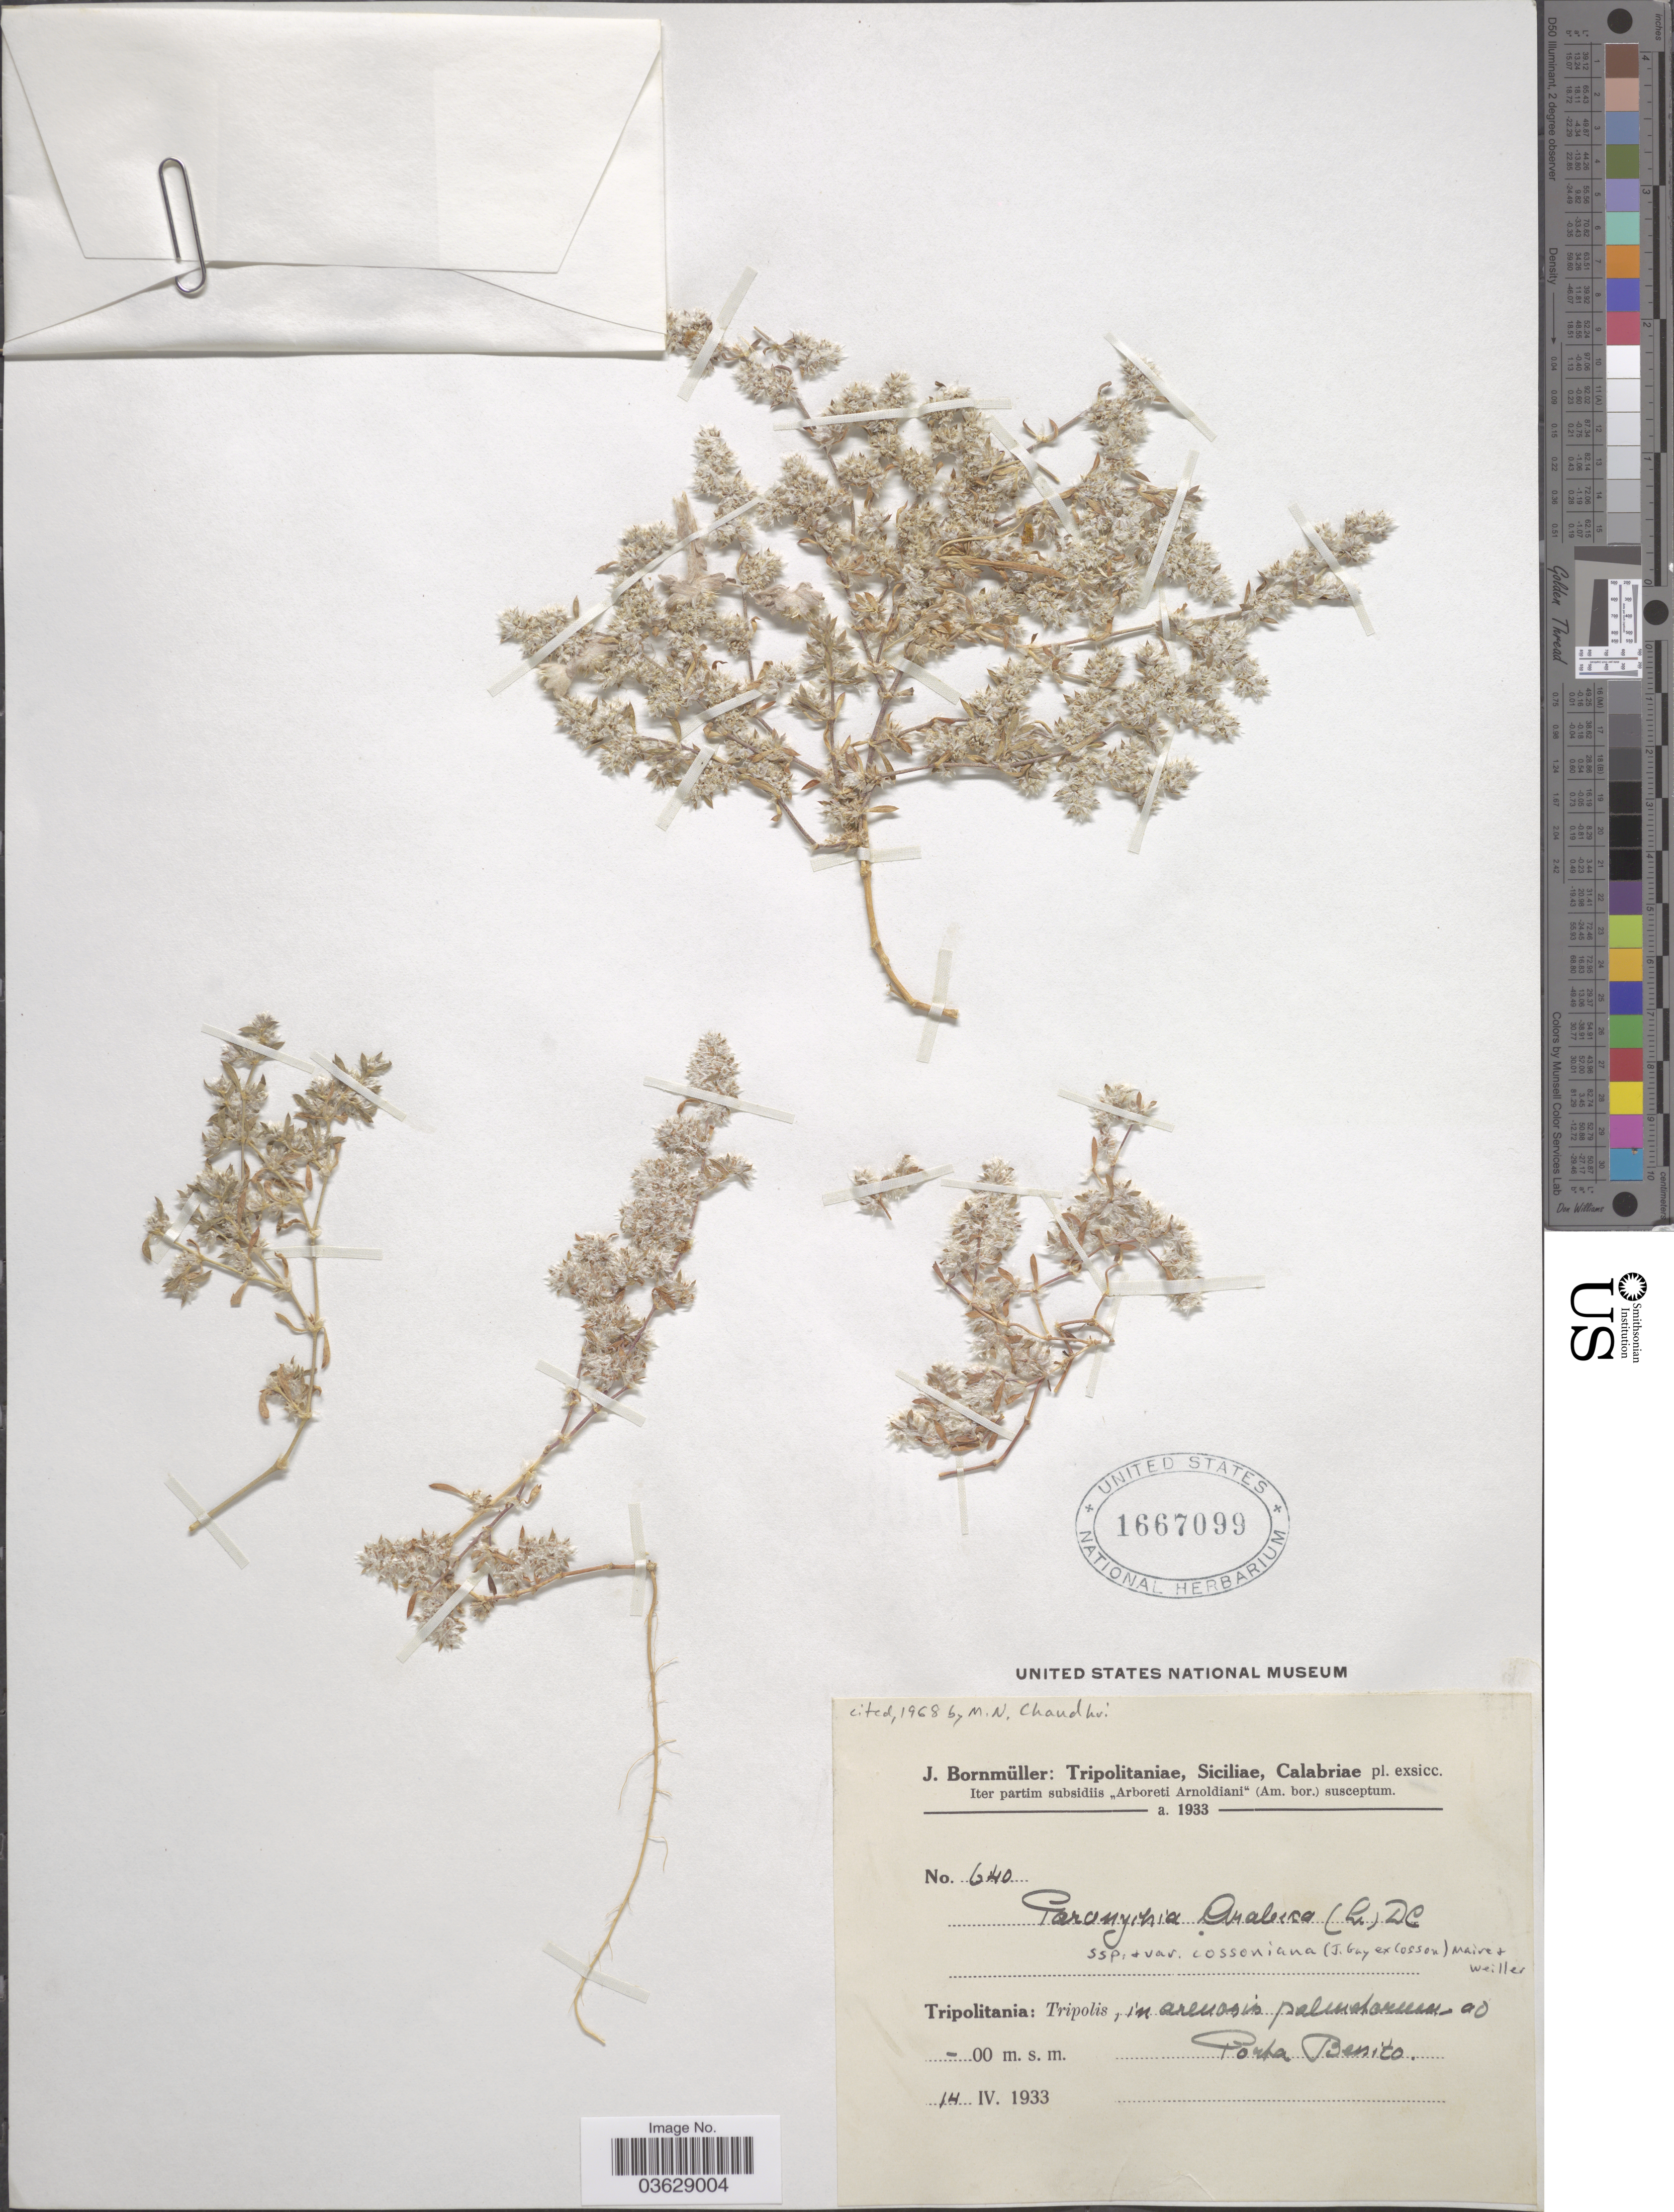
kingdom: Plantae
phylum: Tracheophyta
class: Magnoliopsida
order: Caryophyllales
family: Caryophyllaceae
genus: Paronychia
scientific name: Paronychia arabica subsp. cossoniana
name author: (J. Gay ex Batt.) Batt.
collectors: J. Bornmüller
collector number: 640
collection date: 1933-04-14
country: Libya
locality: Tripolitania: Tripolis, in arenosis palmetorum, ad Porta Benito.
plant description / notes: Cited by Chaudhri, Meded. Bot. Mus. Herb. Rijks Univ. Utrecht 285: 206.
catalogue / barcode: US 1667099